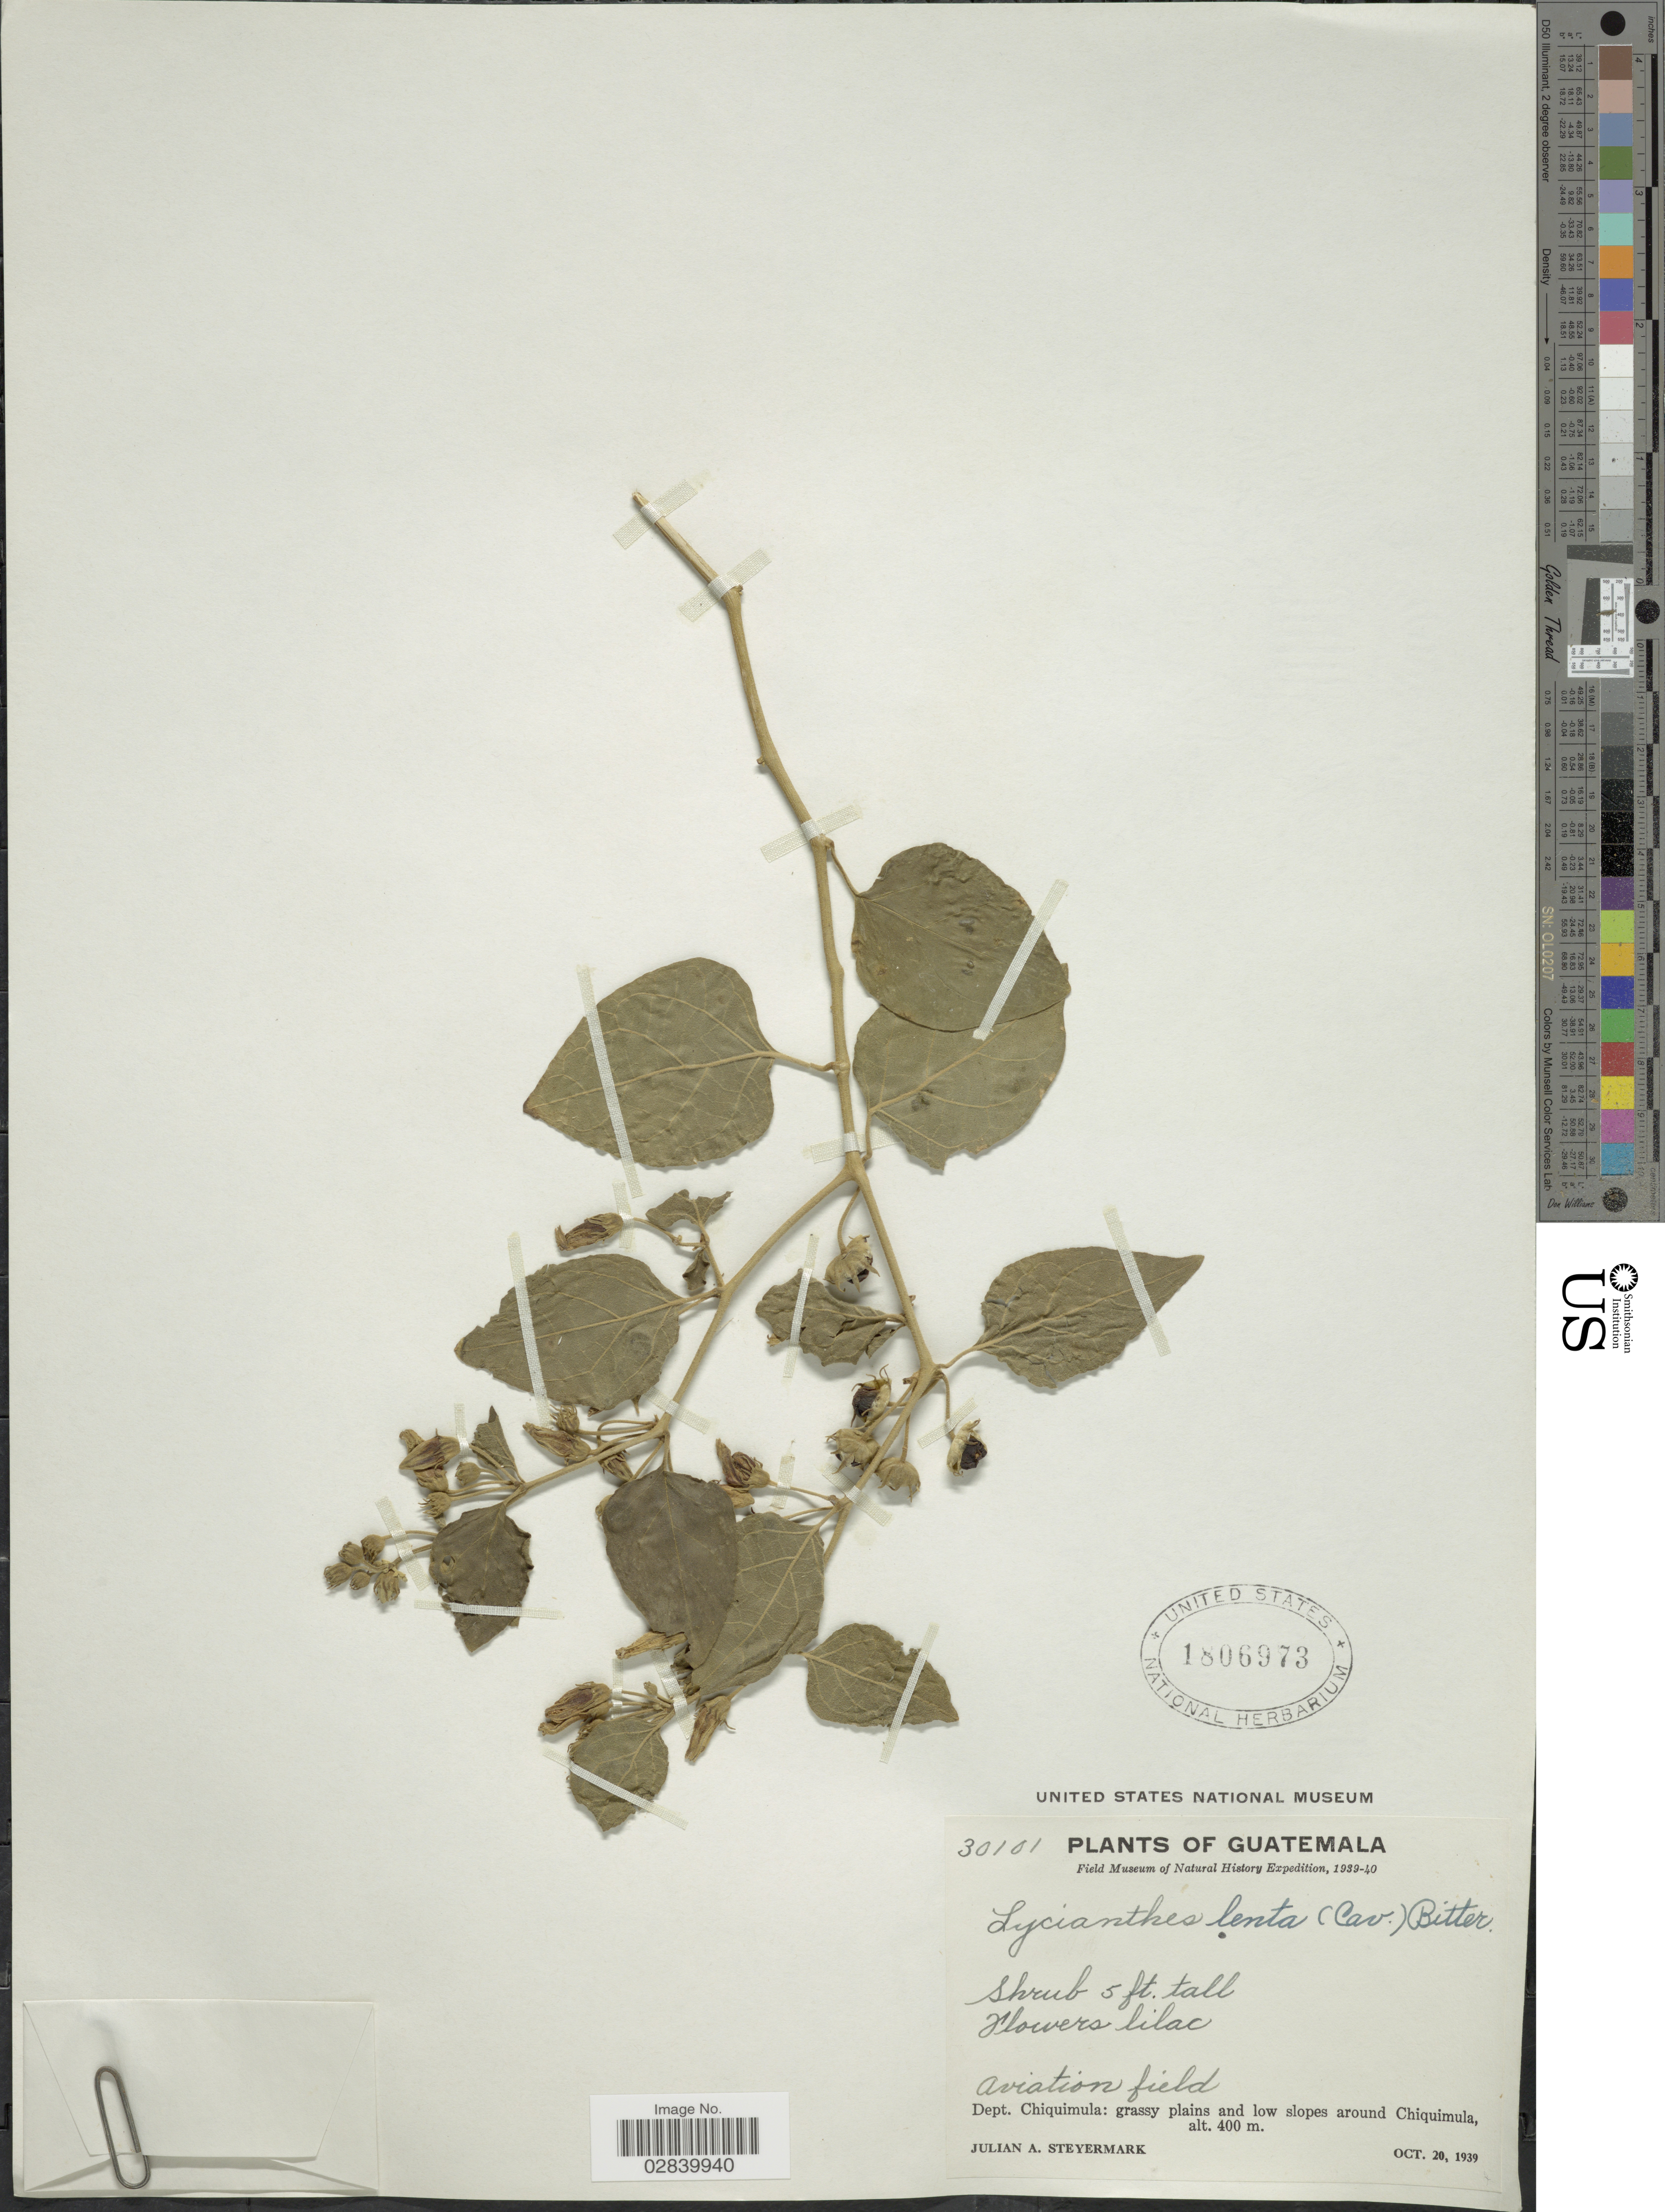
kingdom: Plantae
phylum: Tracheophyta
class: Magnoliopsida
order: Solanales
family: Solanaceae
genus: Lycianthes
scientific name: Lycianthes lenta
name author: (Cav.) Bitter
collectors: J. Steyermark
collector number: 30101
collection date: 1939-10-20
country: Guatemala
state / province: Chiquimula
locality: Dept. Chiquimula: grassy plains and low slopes around Chiquimula.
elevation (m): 400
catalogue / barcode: US 1806973